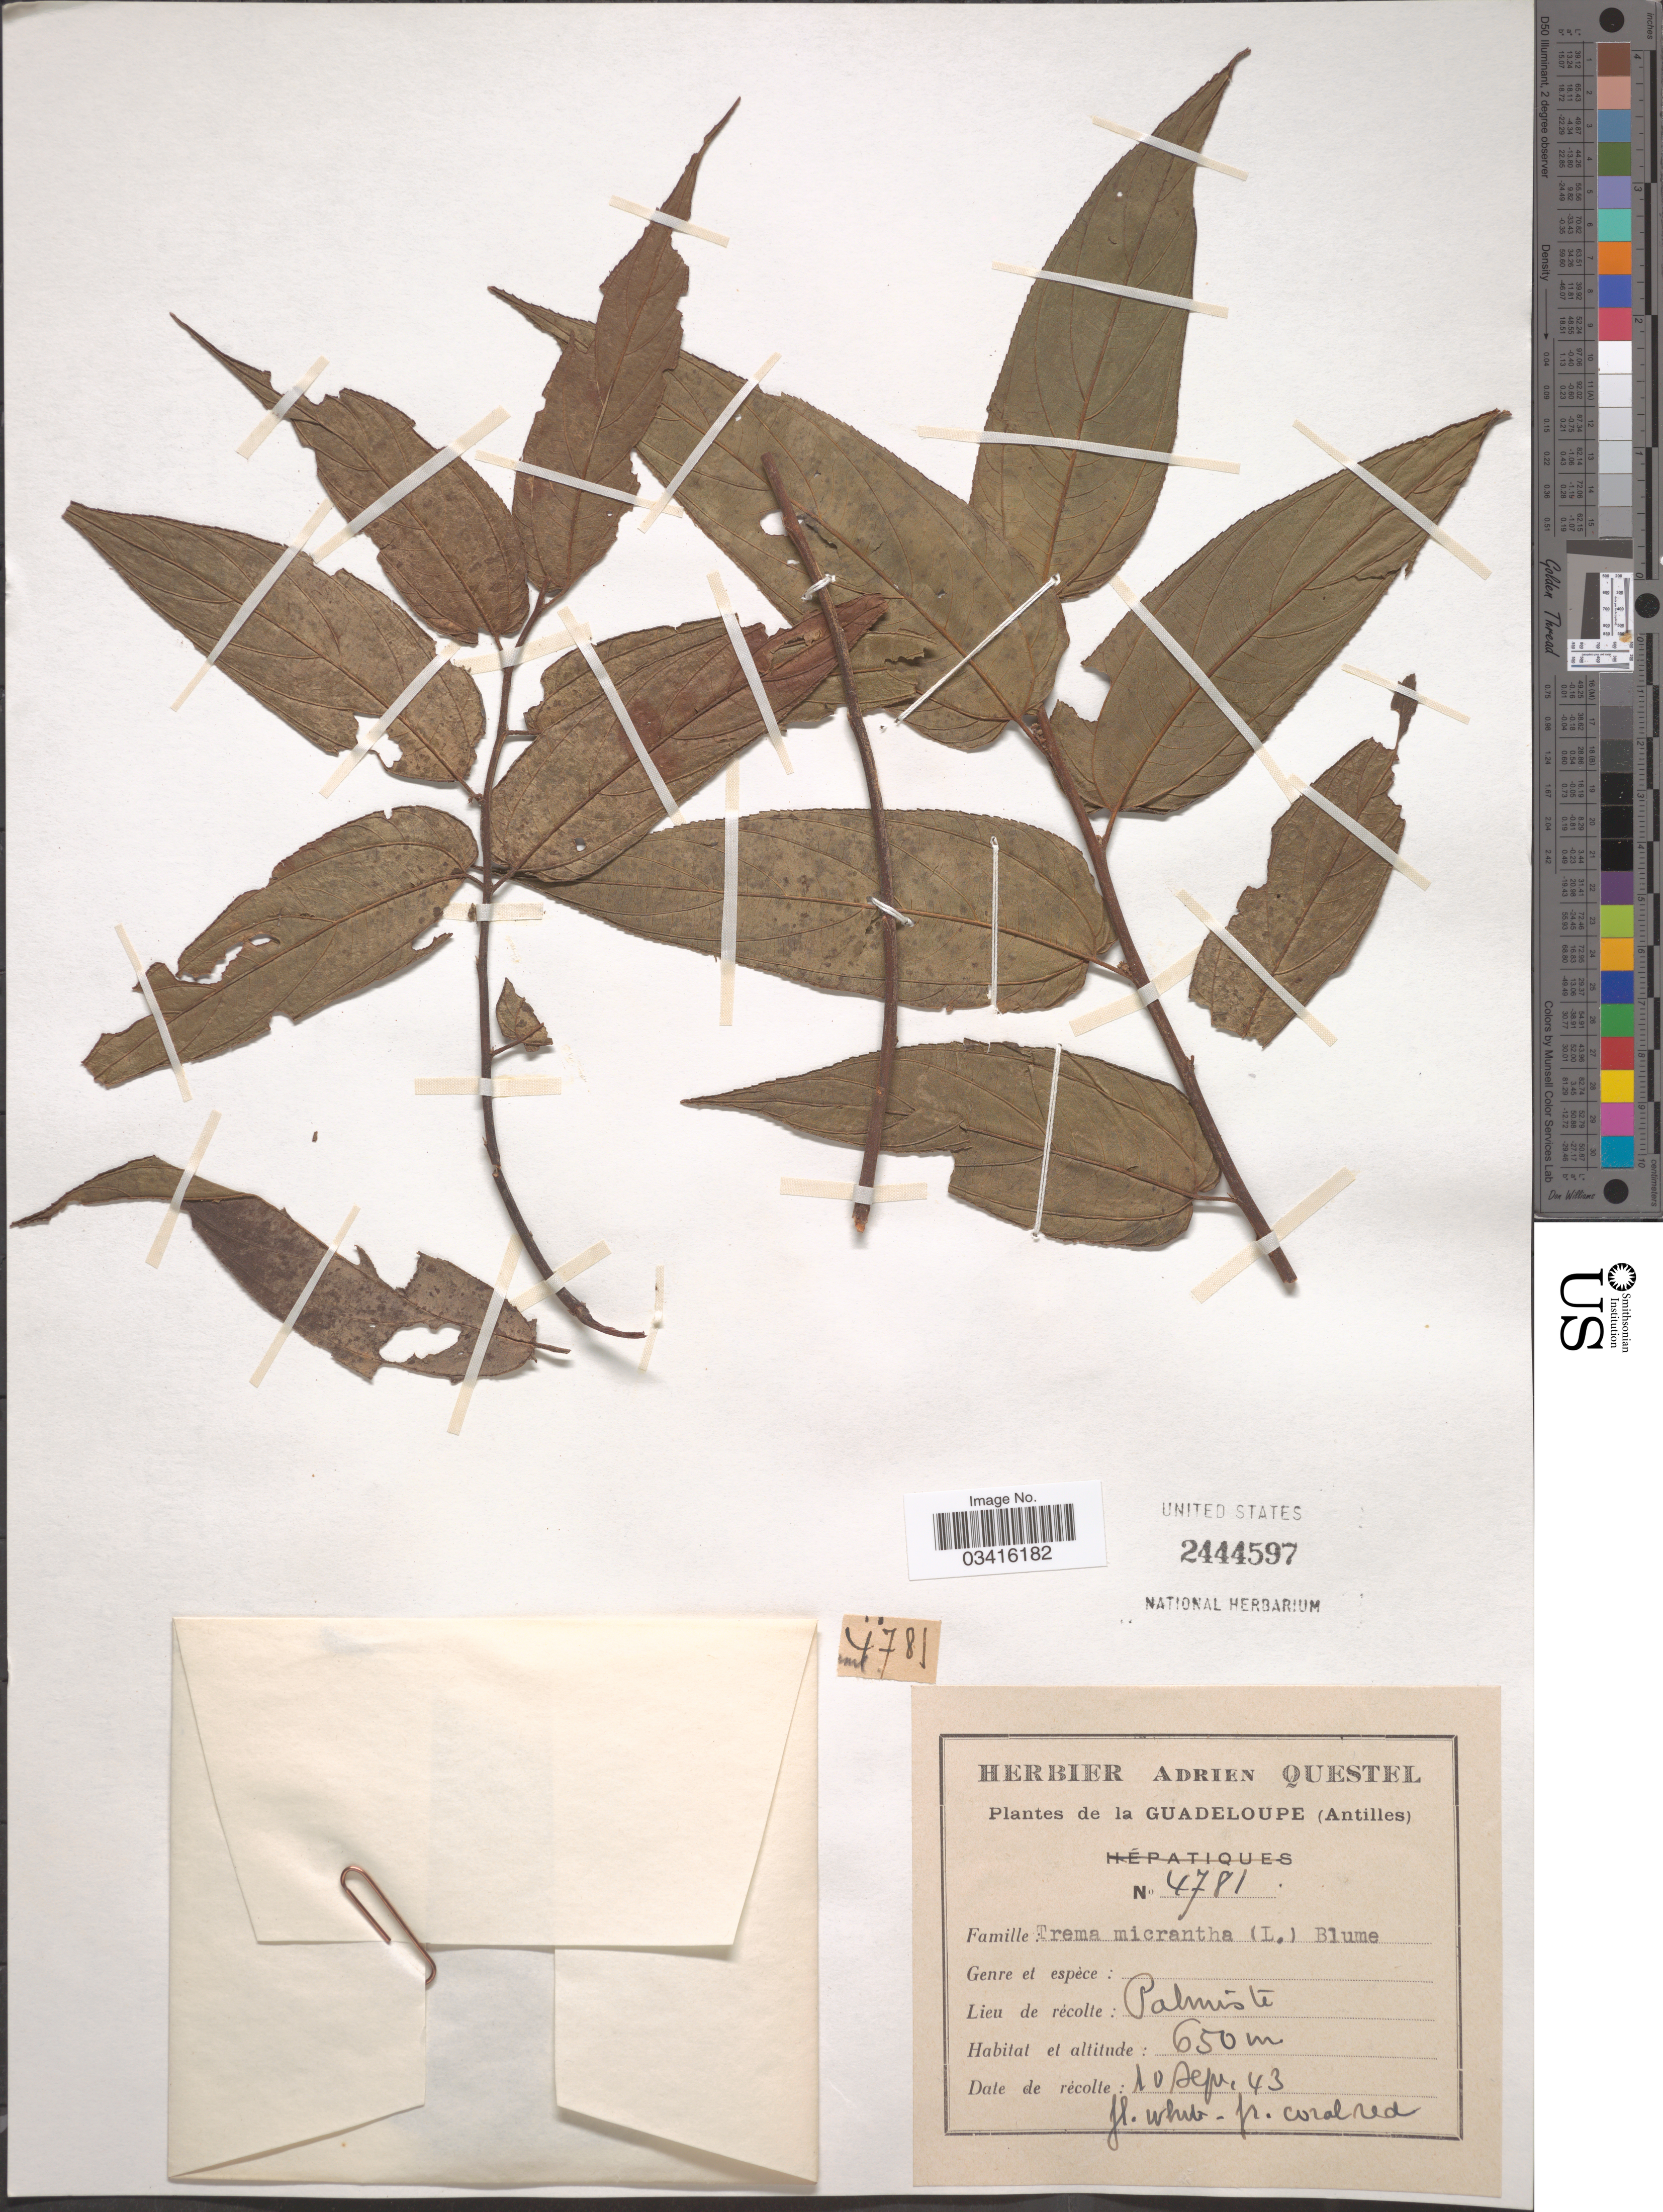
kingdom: Plantae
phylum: Tracheophyta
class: Magnoliopsida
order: Rosales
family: Cannabaceae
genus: Trema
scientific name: Trema micranthum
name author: (L.) Blume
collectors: A. Questel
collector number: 4781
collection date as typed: Transcribed d/m/y: 10/9/43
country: Guadeloupe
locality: Palmiste. (Antilles).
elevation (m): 650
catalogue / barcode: US 2444597